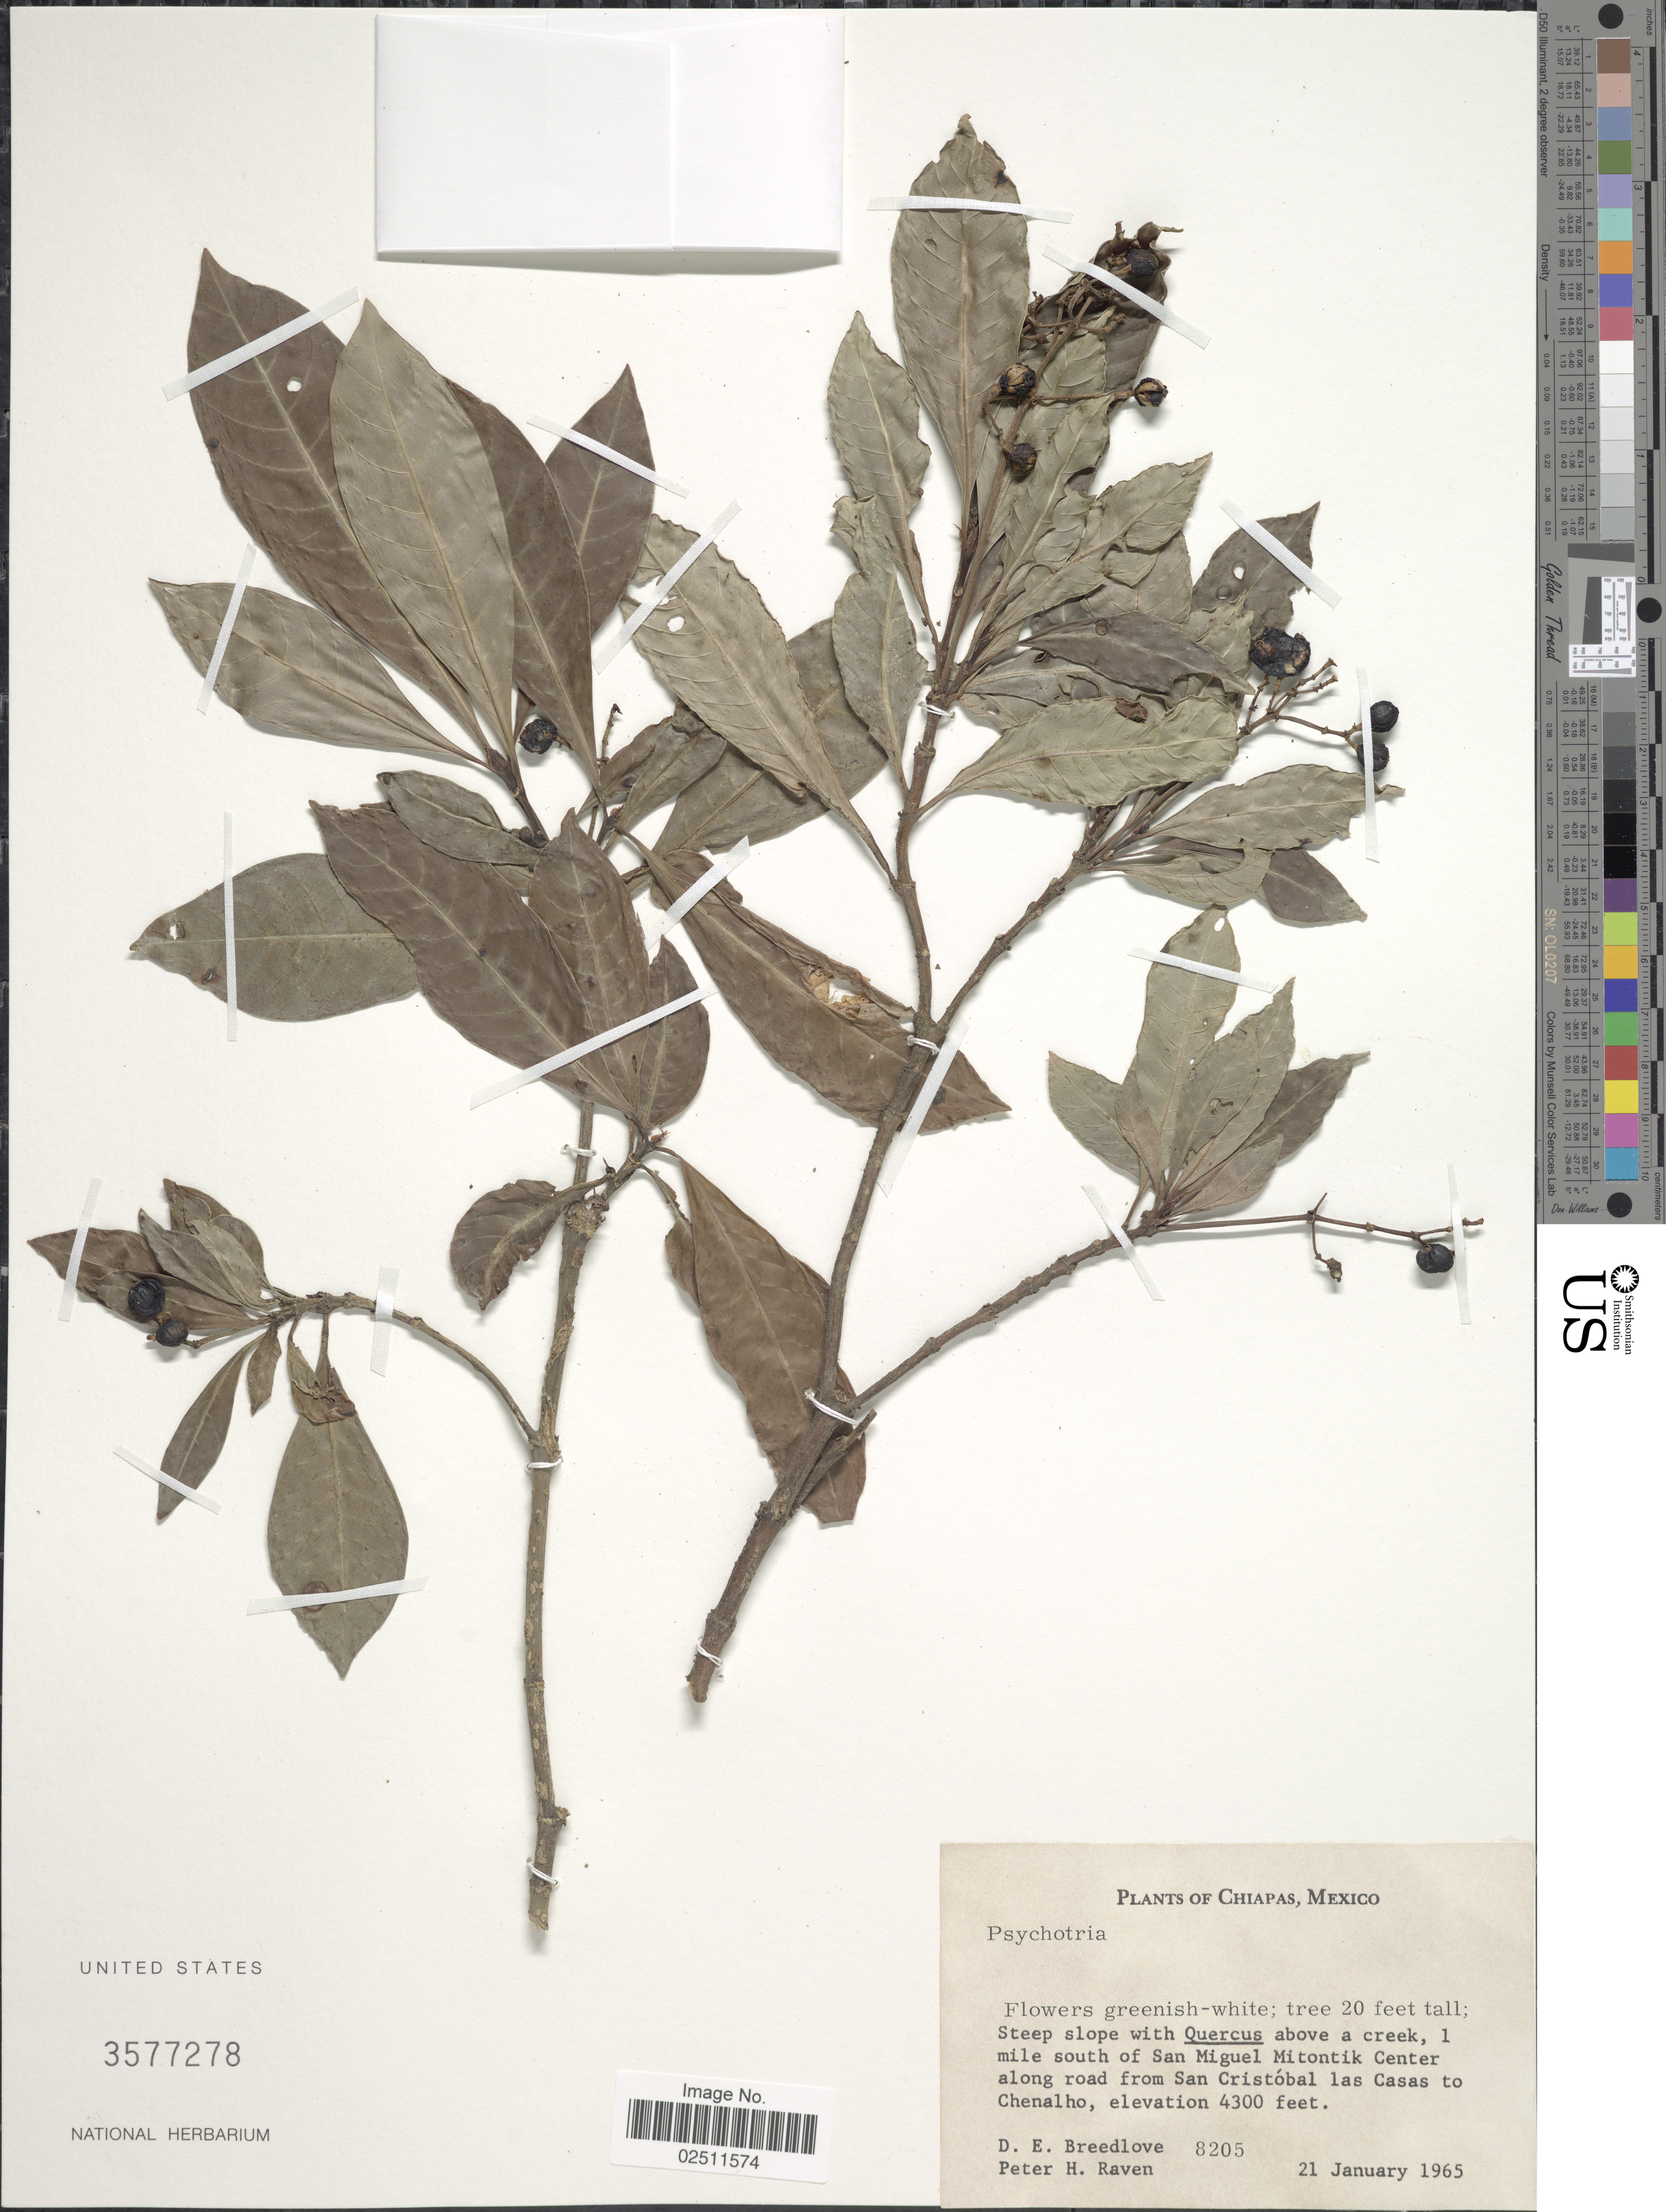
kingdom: Plantae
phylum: Tracheophyta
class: Magnoliopsida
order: Gentianales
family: Rubiaceae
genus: Psychotria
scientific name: Psychotria sp.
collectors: D. E. Breedlove & P. Raven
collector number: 8205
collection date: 1965-01-21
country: Mexico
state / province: Chiapas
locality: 1 mile south of San Miguel Mitontik Center along road from San Cristobal las Casas to Chenalho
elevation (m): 1311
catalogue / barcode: US 3577278